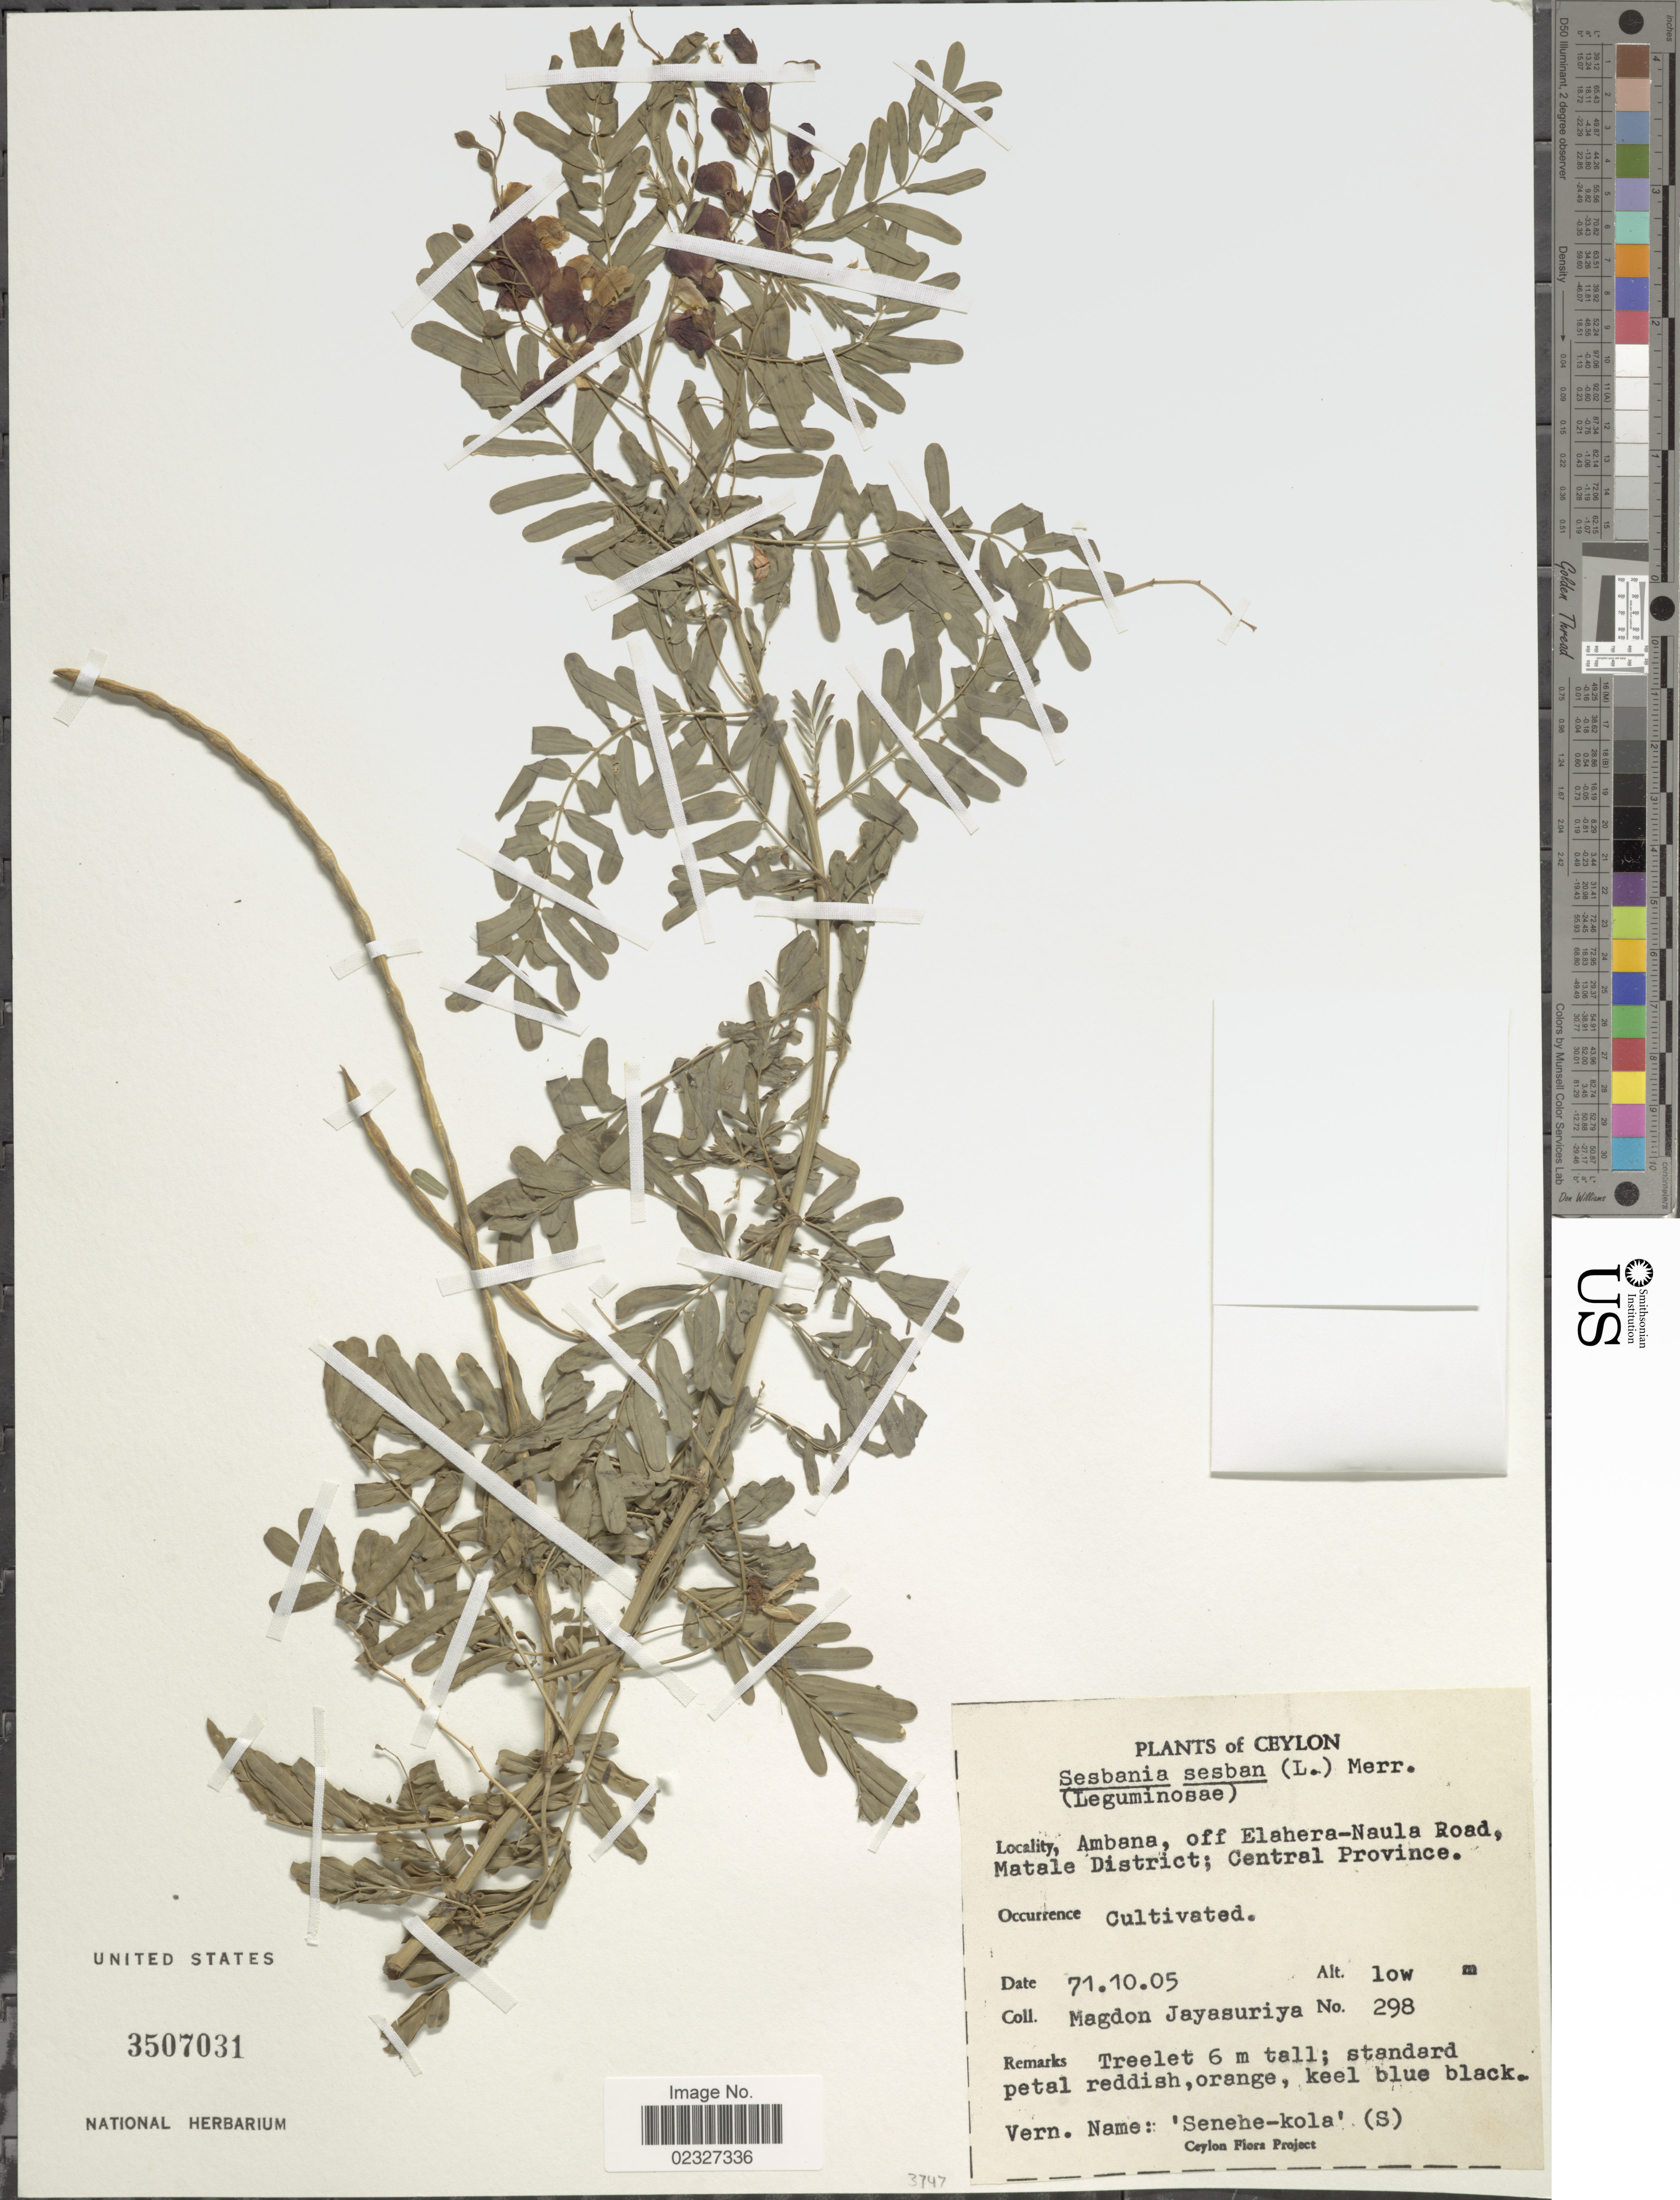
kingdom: Plantae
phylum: Tracheophyta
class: Magnoliopsida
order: Fabales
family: Fabaceae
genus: Sesbania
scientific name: Sesbania sesban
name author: (L.) Merr.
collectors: A. H. Jayasuriya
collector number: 298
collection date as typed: Transcribed d/m/y: 5/10/71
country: Sri Lanka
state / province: Central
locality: Ceylon, Ambana, off Elahera-Naula Road, Matale District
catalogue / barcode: US 3507031